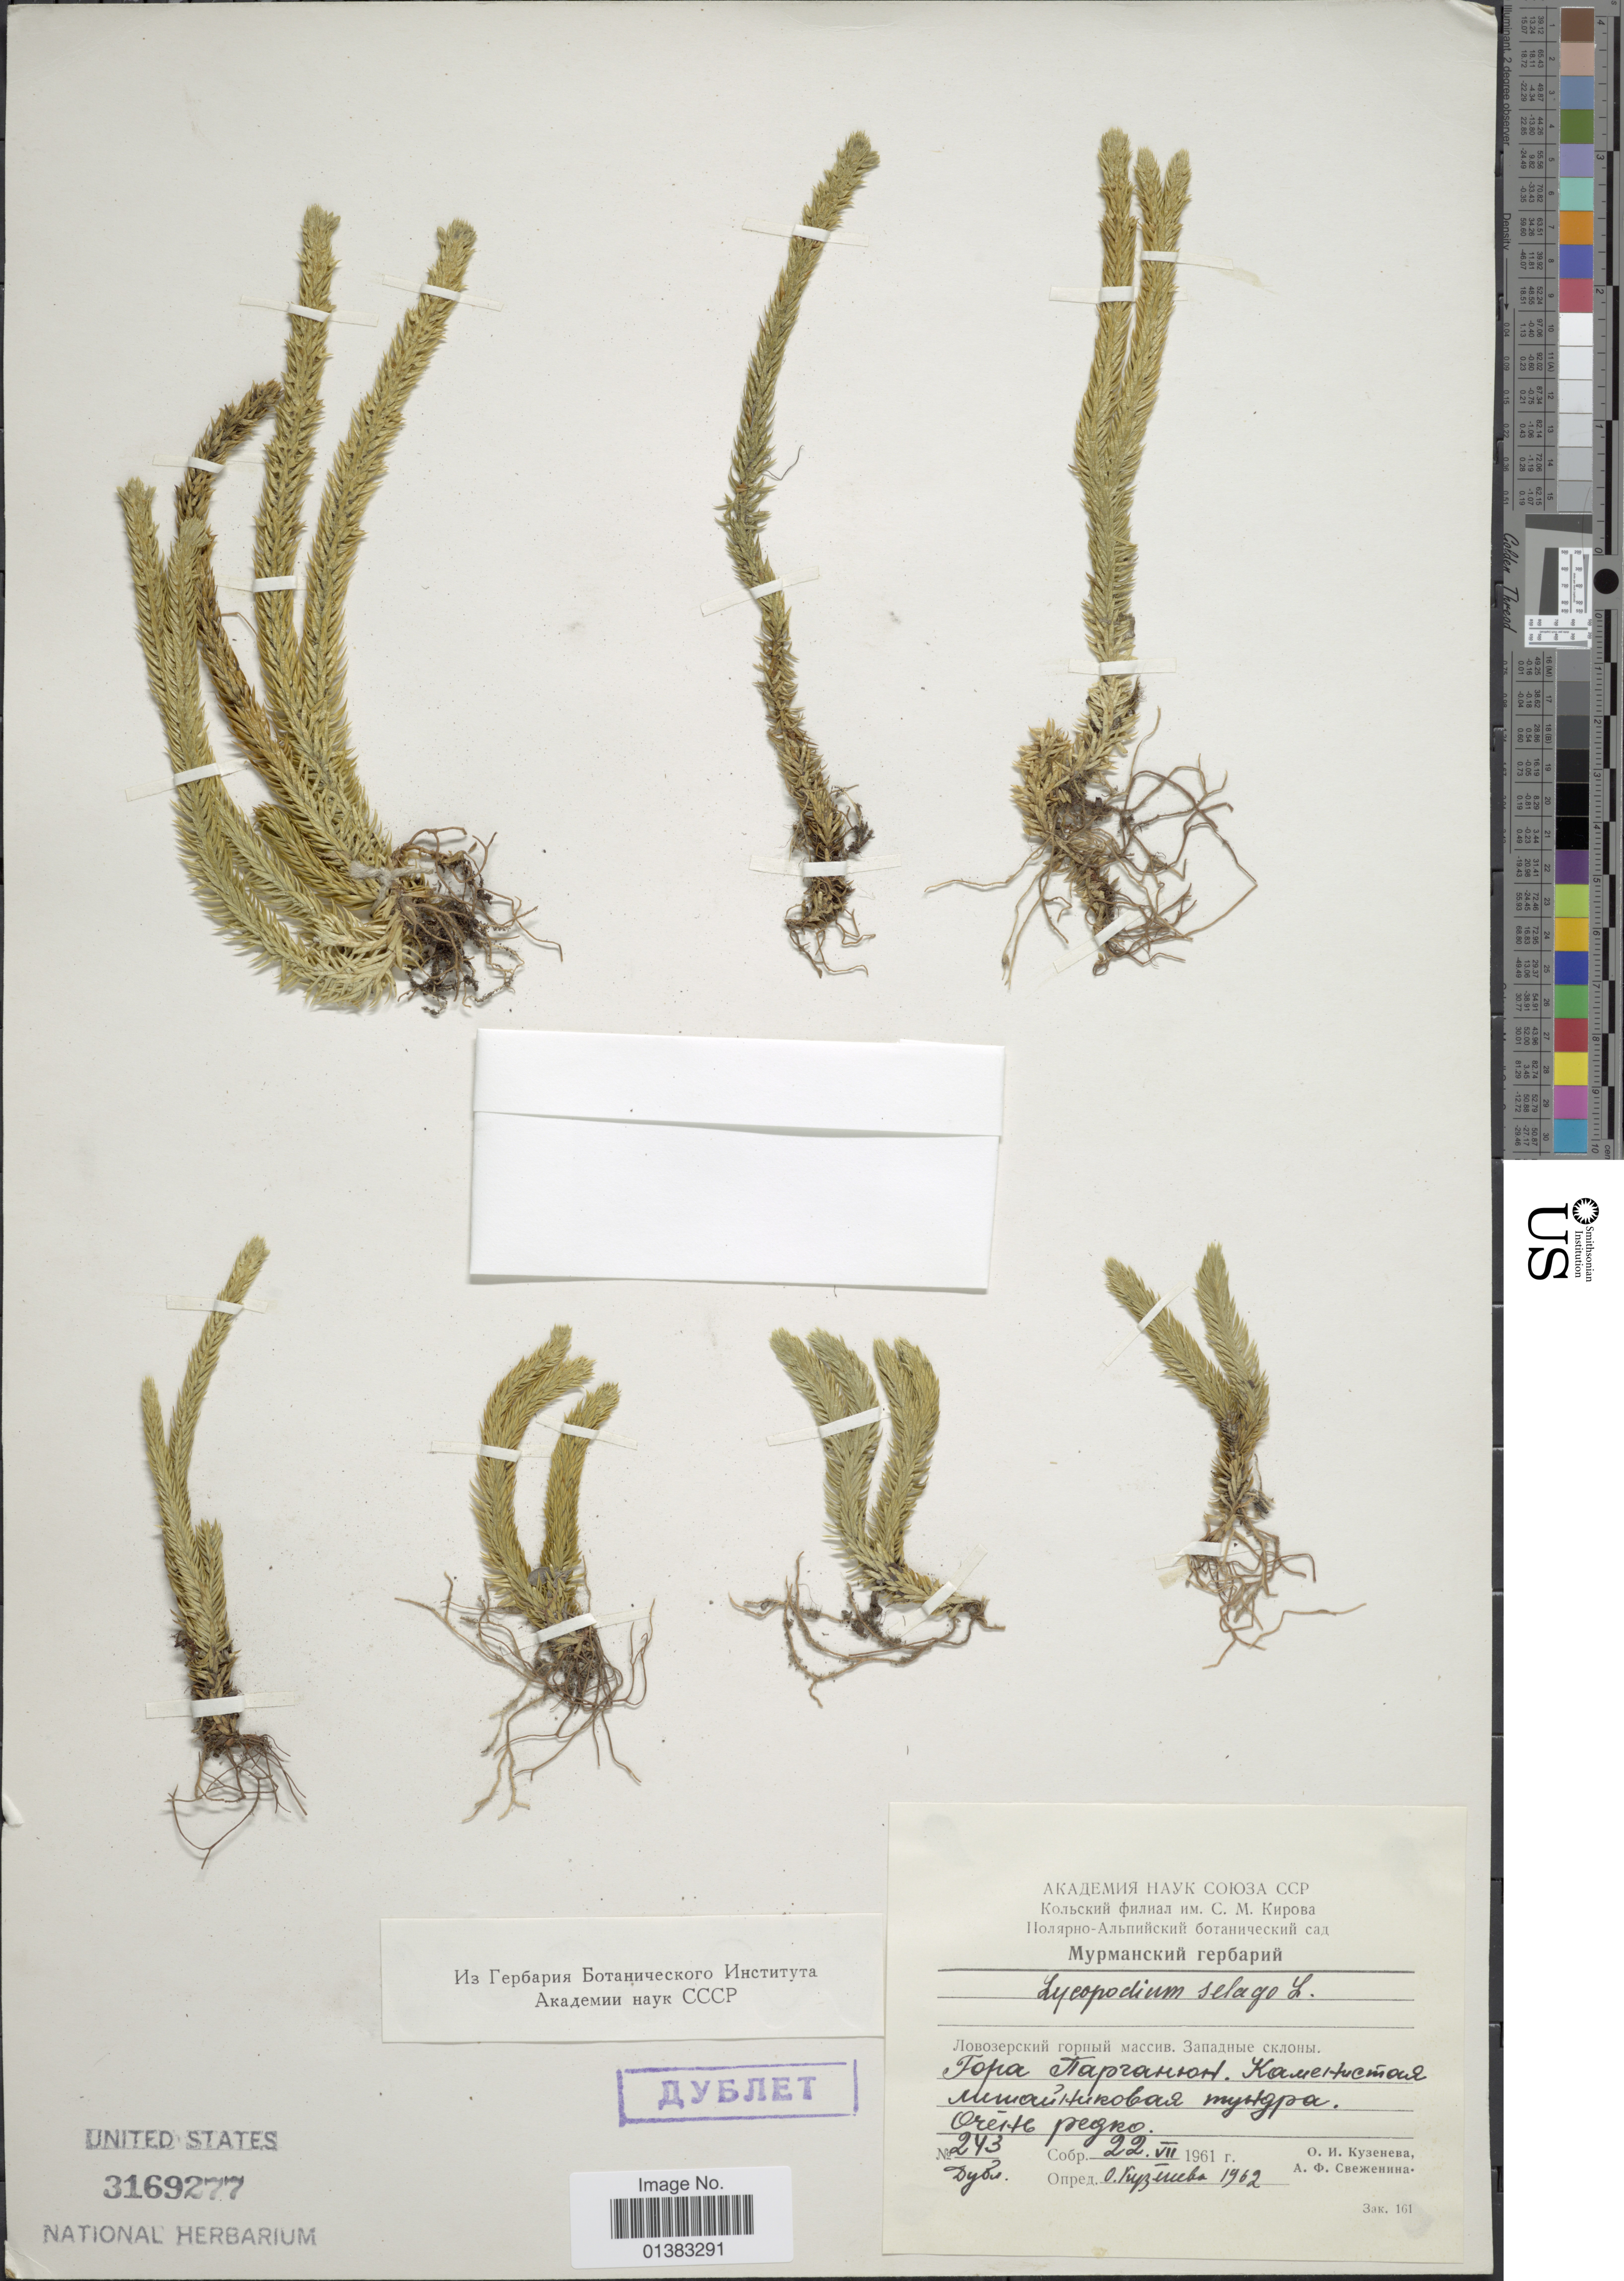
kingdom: Plantae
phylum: Tracheophyta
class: Lycopodiopsida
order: Lycopodiales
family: Lycopodiaceae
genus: Huperzia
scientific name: Huperzia selago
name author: (L.) Bernh. ex Schrank & Mart.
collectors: O. Kyzeneva & A. Svezhina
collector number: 243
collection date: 1961-07-22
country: Russian Federation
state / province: Murmansk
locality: Lovozersk Mountain Massive (Large group of mountains) Western slope.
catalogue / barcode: US 3169277